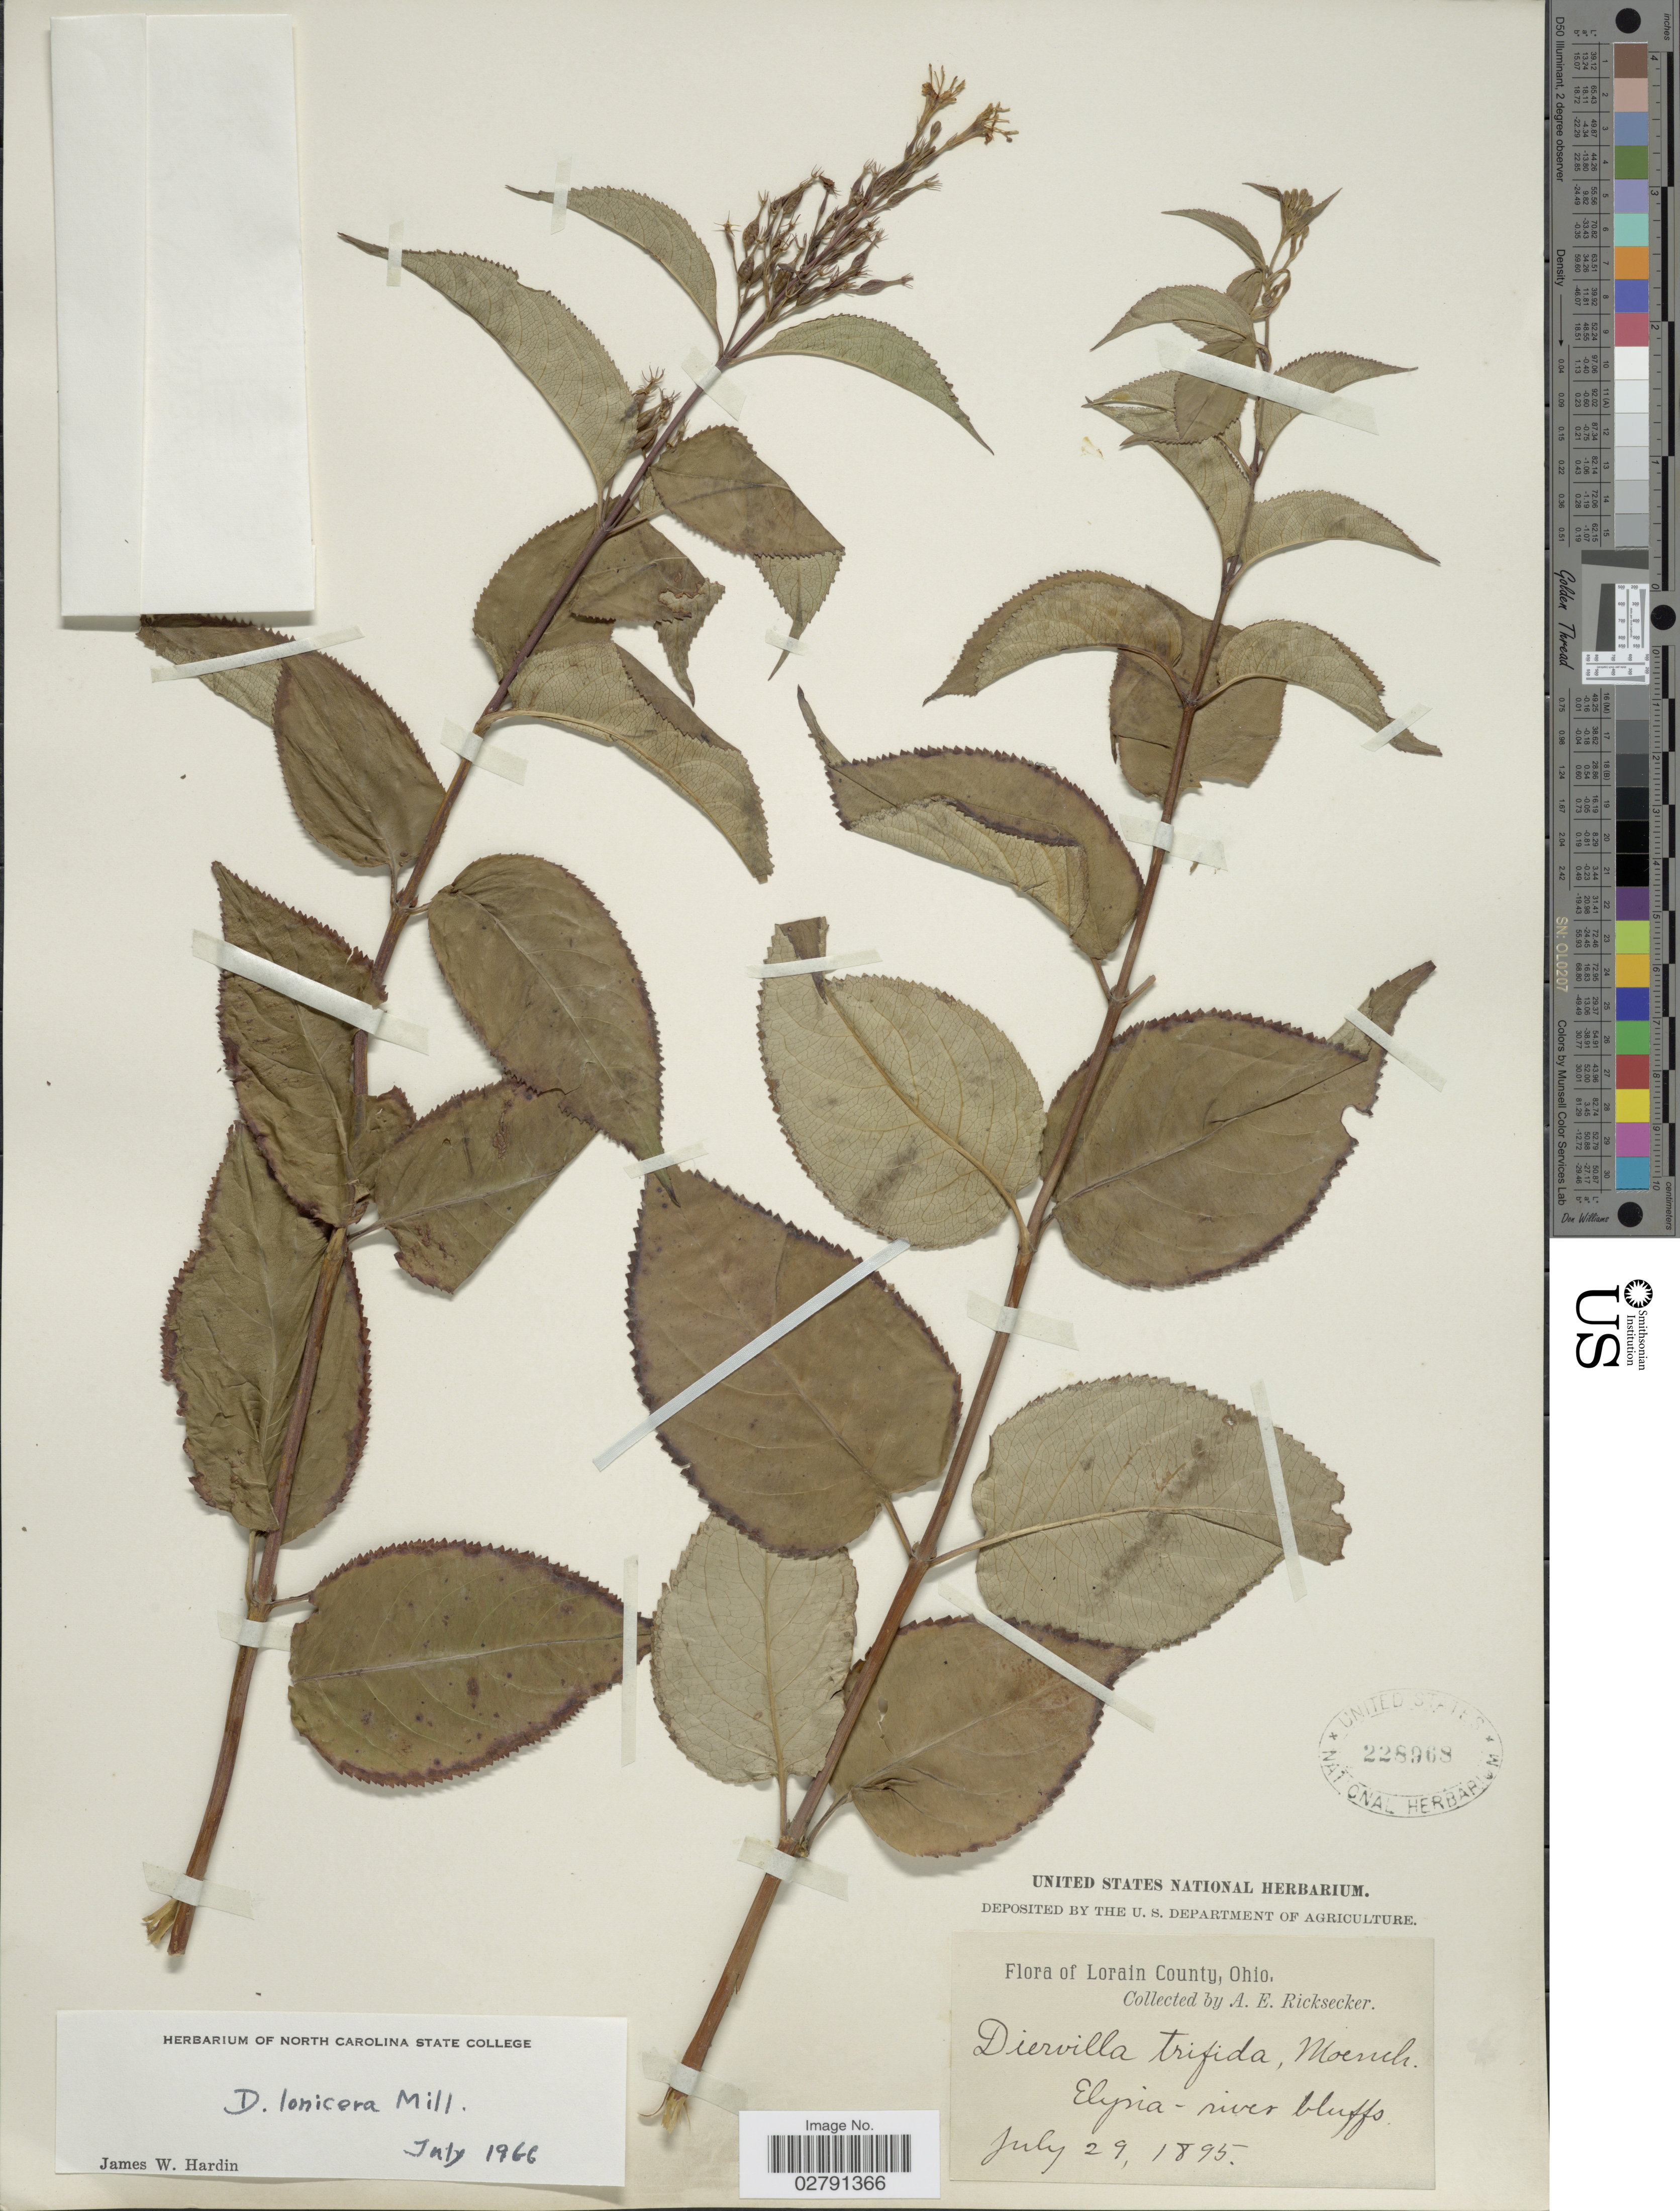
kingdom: Plantae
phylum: Tracheophyta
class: Magnoliopsida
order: Dipsacales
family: Caprifoliaceae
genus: Diervilla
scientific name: Diervilla lonicera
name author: Mill.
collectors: A. E. Ricksecker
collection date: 1895-07-29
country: United States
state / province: Ohio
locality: Lorain County, Elysia - river bluffs.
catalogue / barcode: US 228968